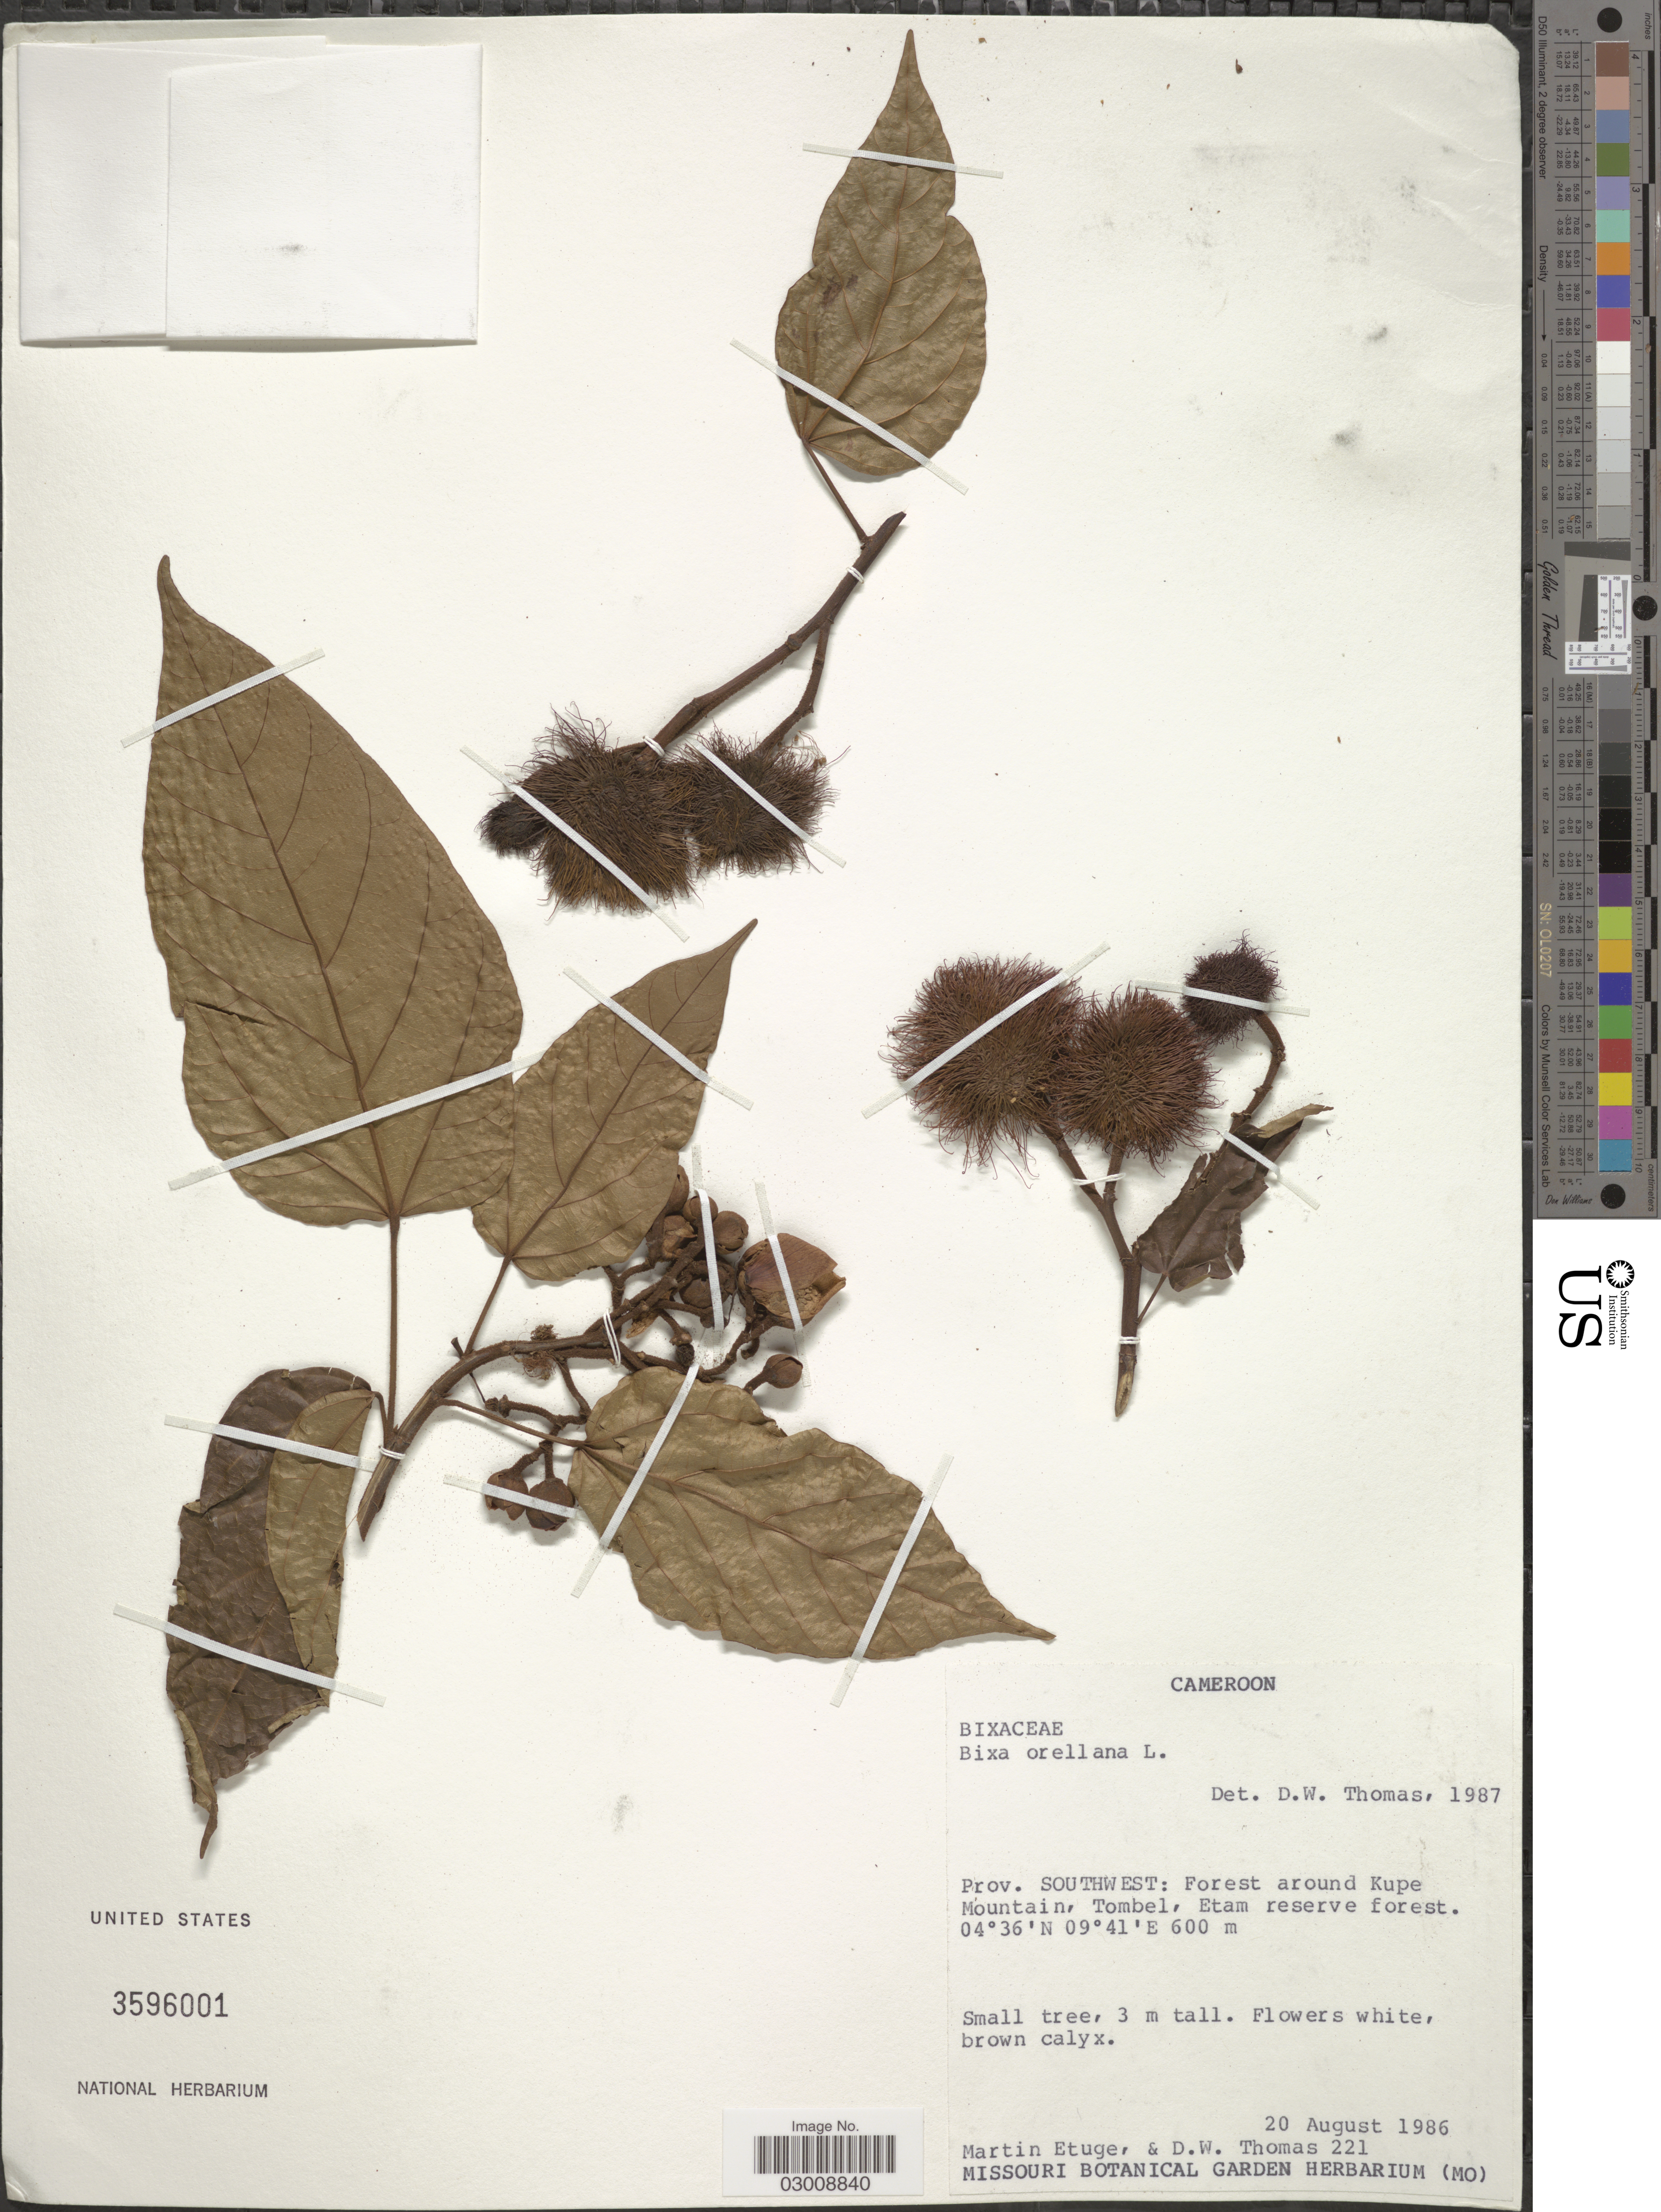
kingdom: Plantae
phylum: Tracheophyta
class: Magnoliopsida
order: Malvales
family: Bixaceae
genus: Bixa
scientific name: Bixa orellana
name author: L.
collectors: M. Etuge & D. W. Thomas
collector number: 221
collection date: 1986-08-20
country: Cameroon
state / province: Sud-Ouest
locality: Prov. Southwest: Forest around Kupe Mountain, Tombel, Etam reserve forest.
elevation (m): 600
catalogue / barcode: US 3596001